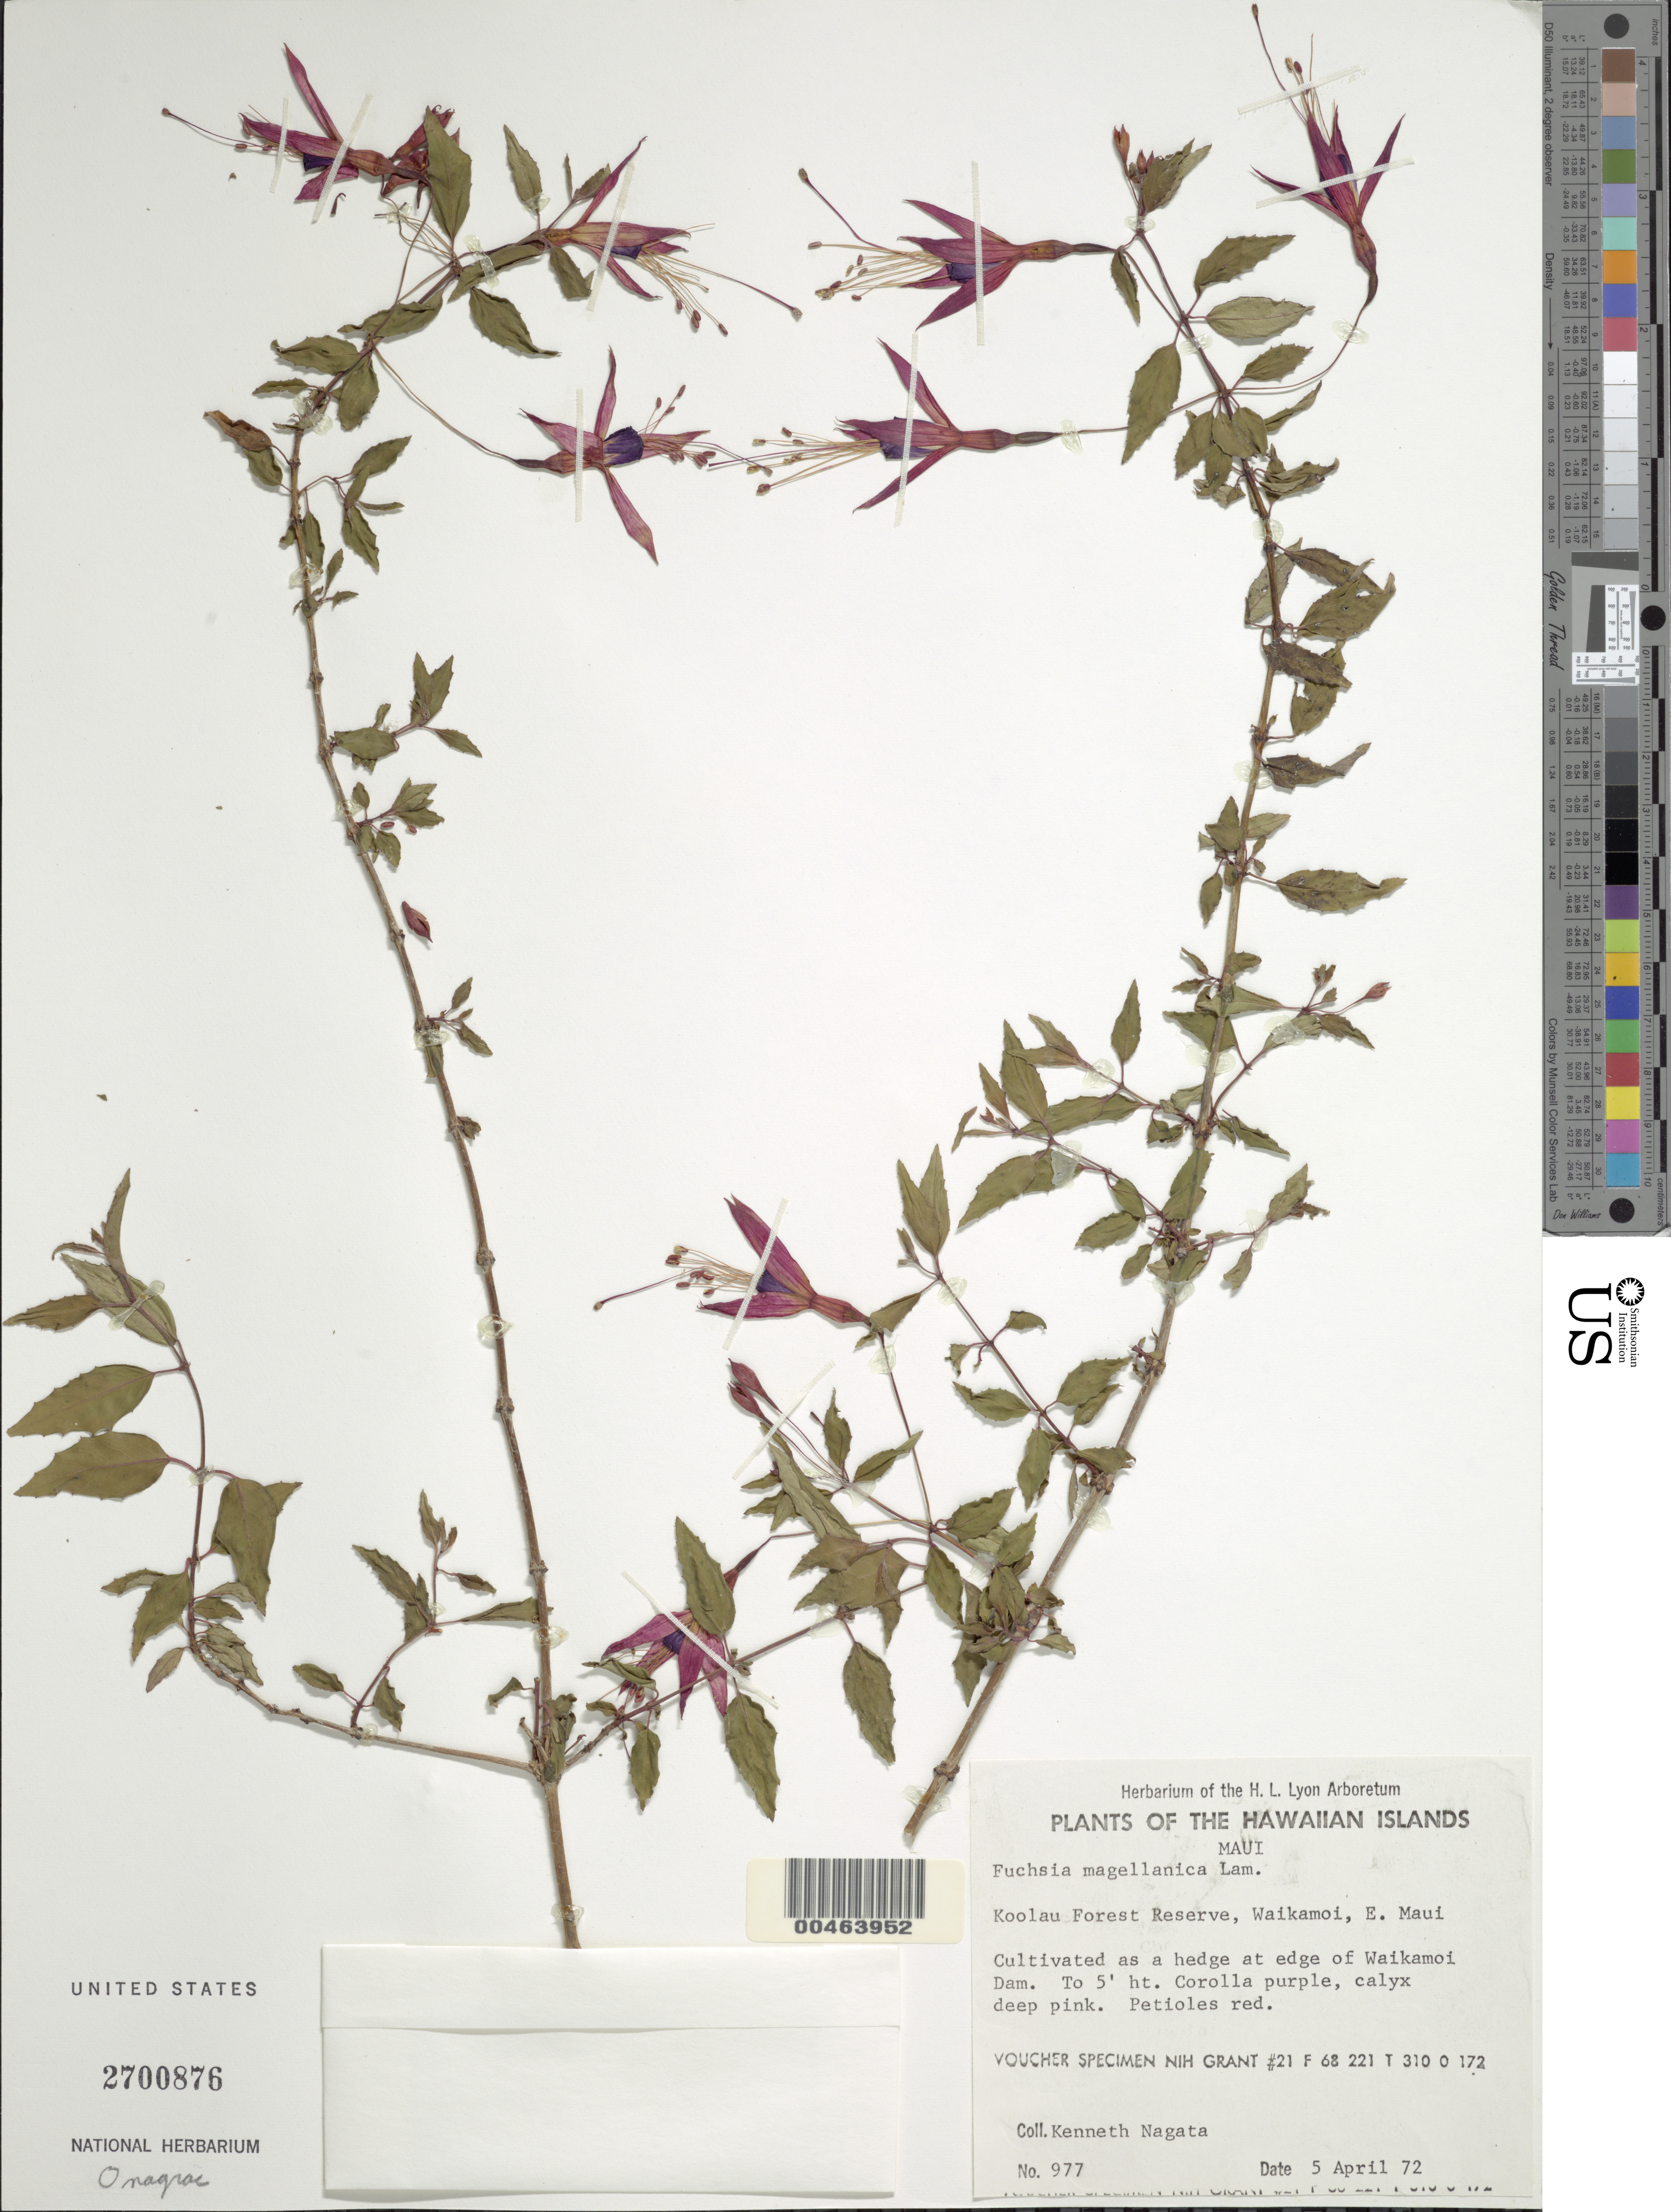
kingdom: Plantae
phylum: Tracheophyta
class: Magnoliopsida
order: Myrtales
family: Onagraceae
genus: Fuchsia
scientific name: Fuchsia magellanica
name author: Lam.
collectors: K. Nagata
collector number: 977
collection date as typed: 5 Apr 1972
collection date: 1972-04-05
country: United States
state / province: Hawaii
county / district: Maui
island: Maui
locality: Koolau Forest Reserve, Waikamoi, at edge of Waikamoi Dam, East Maui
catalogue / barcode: US 2700876